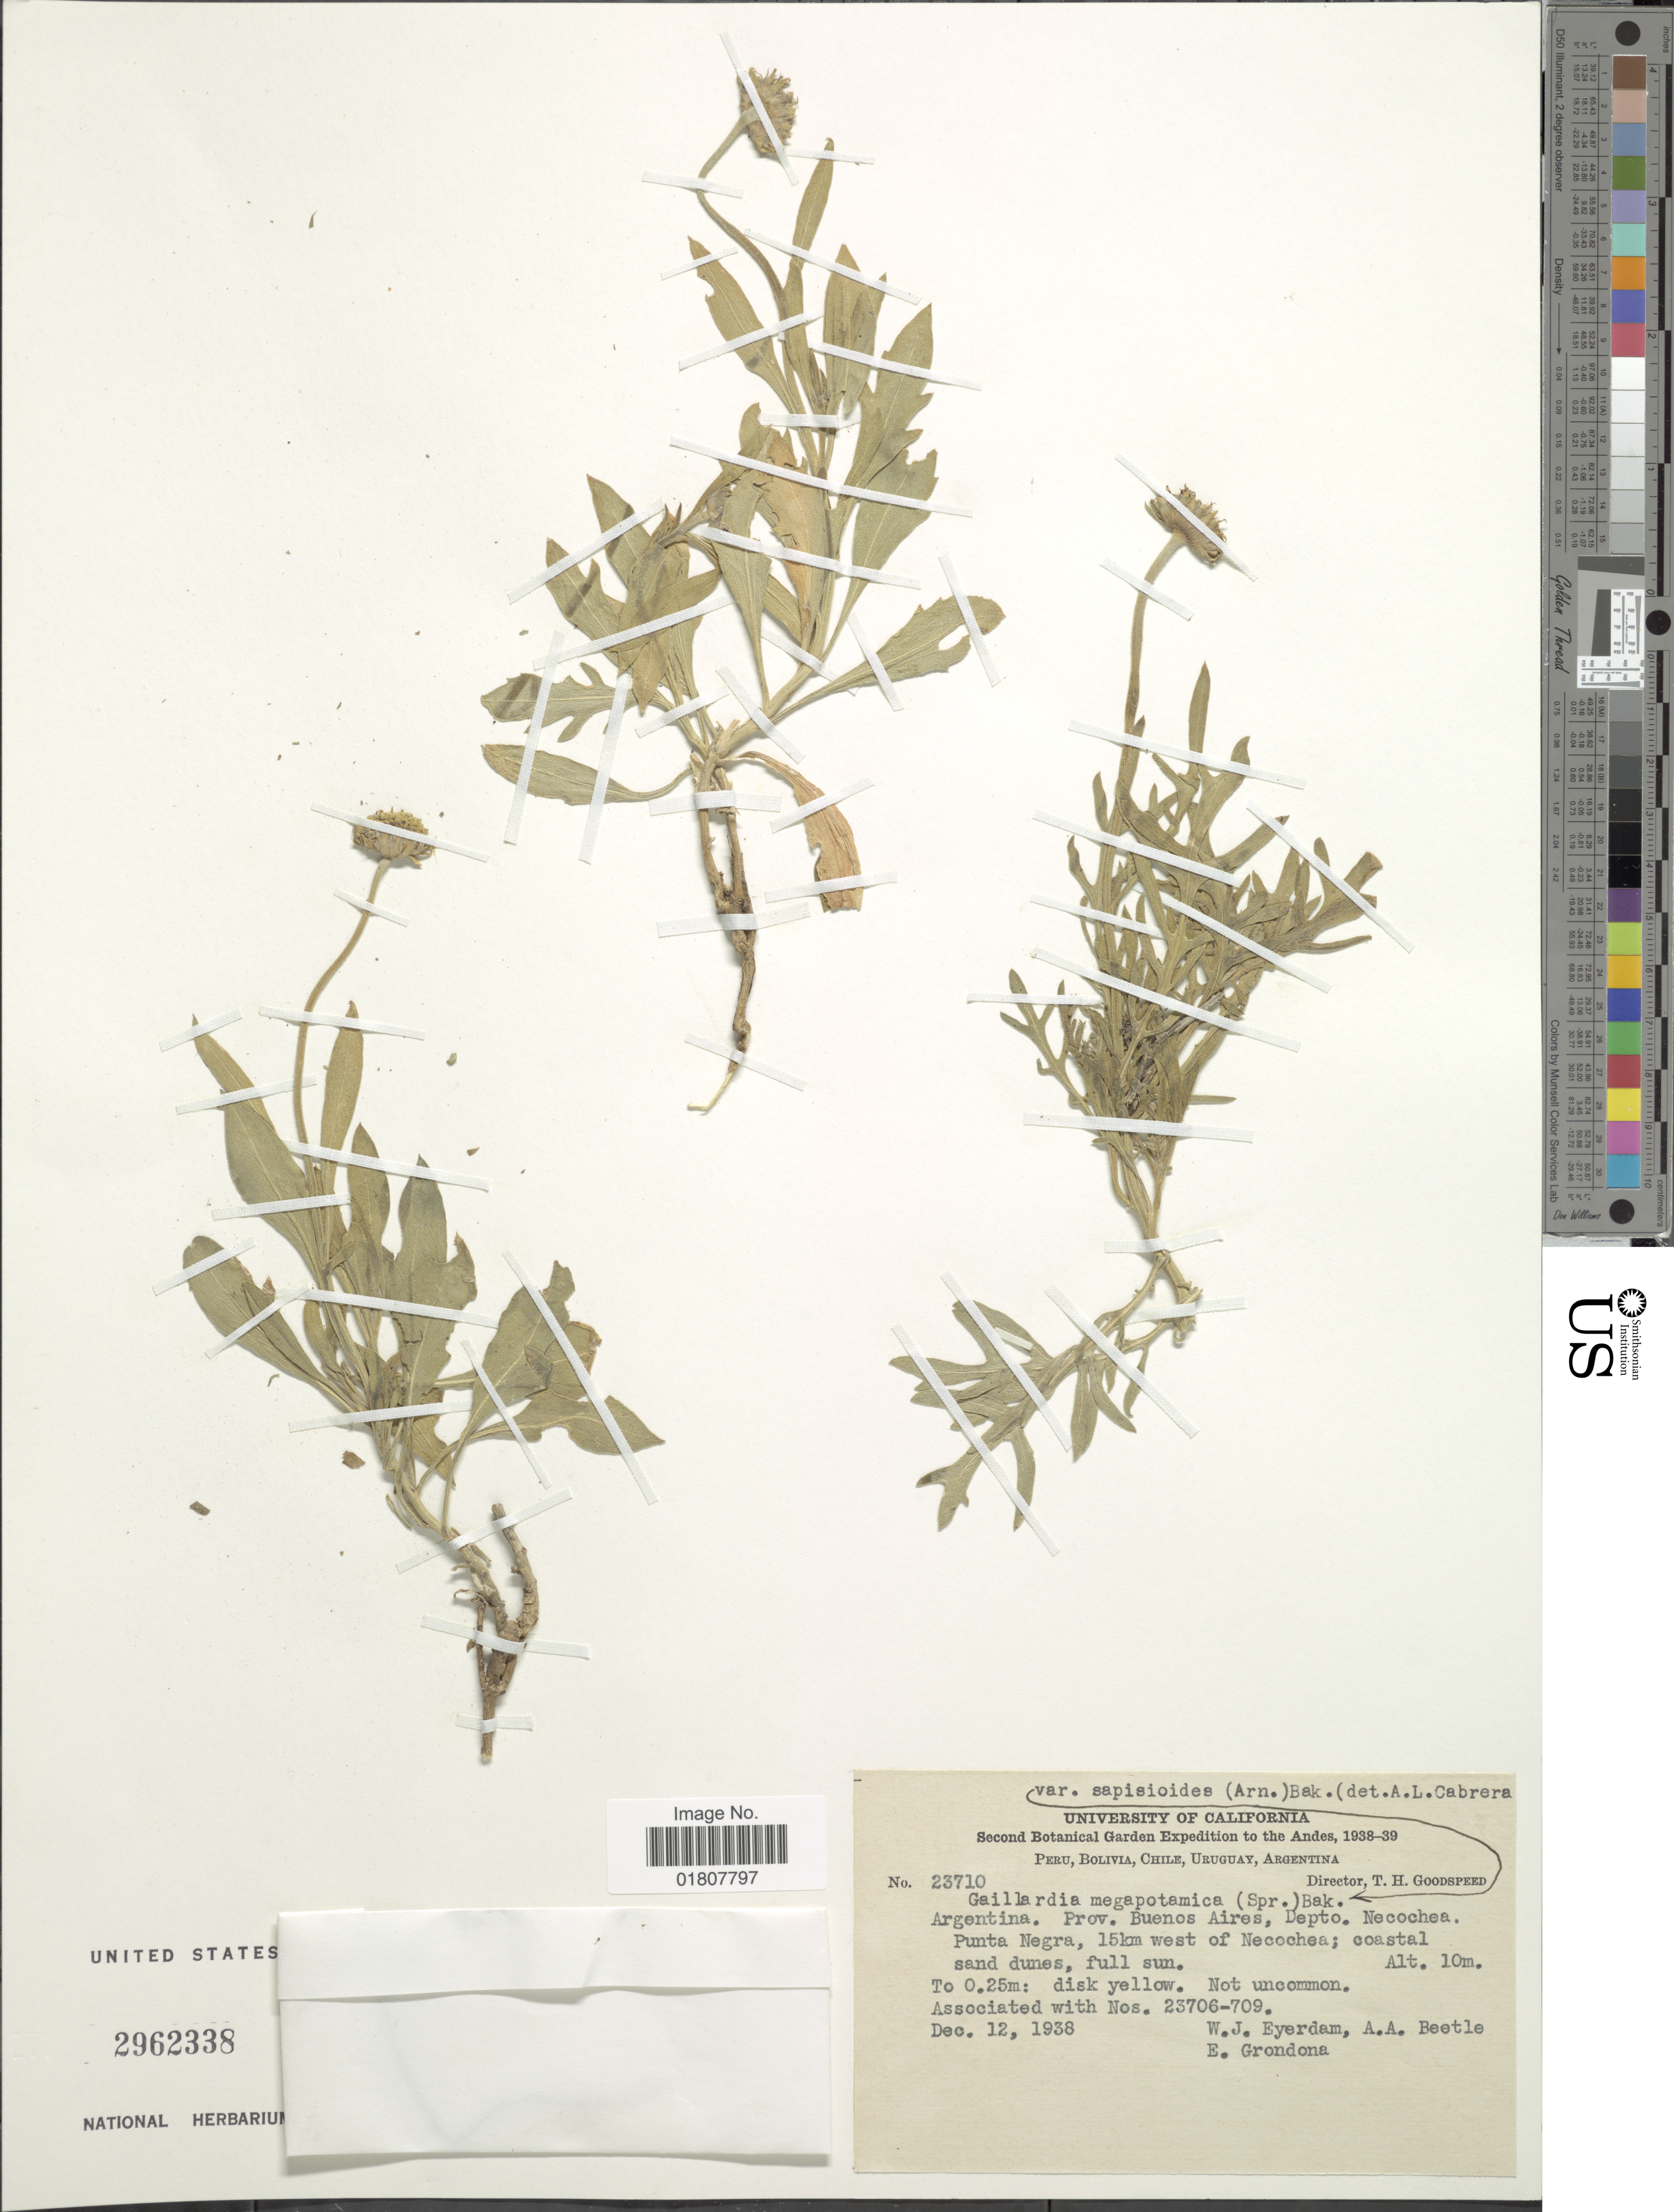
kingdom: Plantae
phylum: Tracheophyta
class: Magnoliopsida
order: Asterales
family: Asteraceae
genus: Gaillardia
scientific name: Gaillardia megapotamica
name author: (Spreng.) Baker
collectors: W. J. Eyerdam, A. A. Beetle & E. Grondona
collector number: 23710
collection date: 1938-12-12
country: Argentina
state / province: Buenos Aires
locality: Depto. Necochea, Punta Negra, 15 km west of Necochea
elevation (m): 10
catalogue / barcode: US 2962338